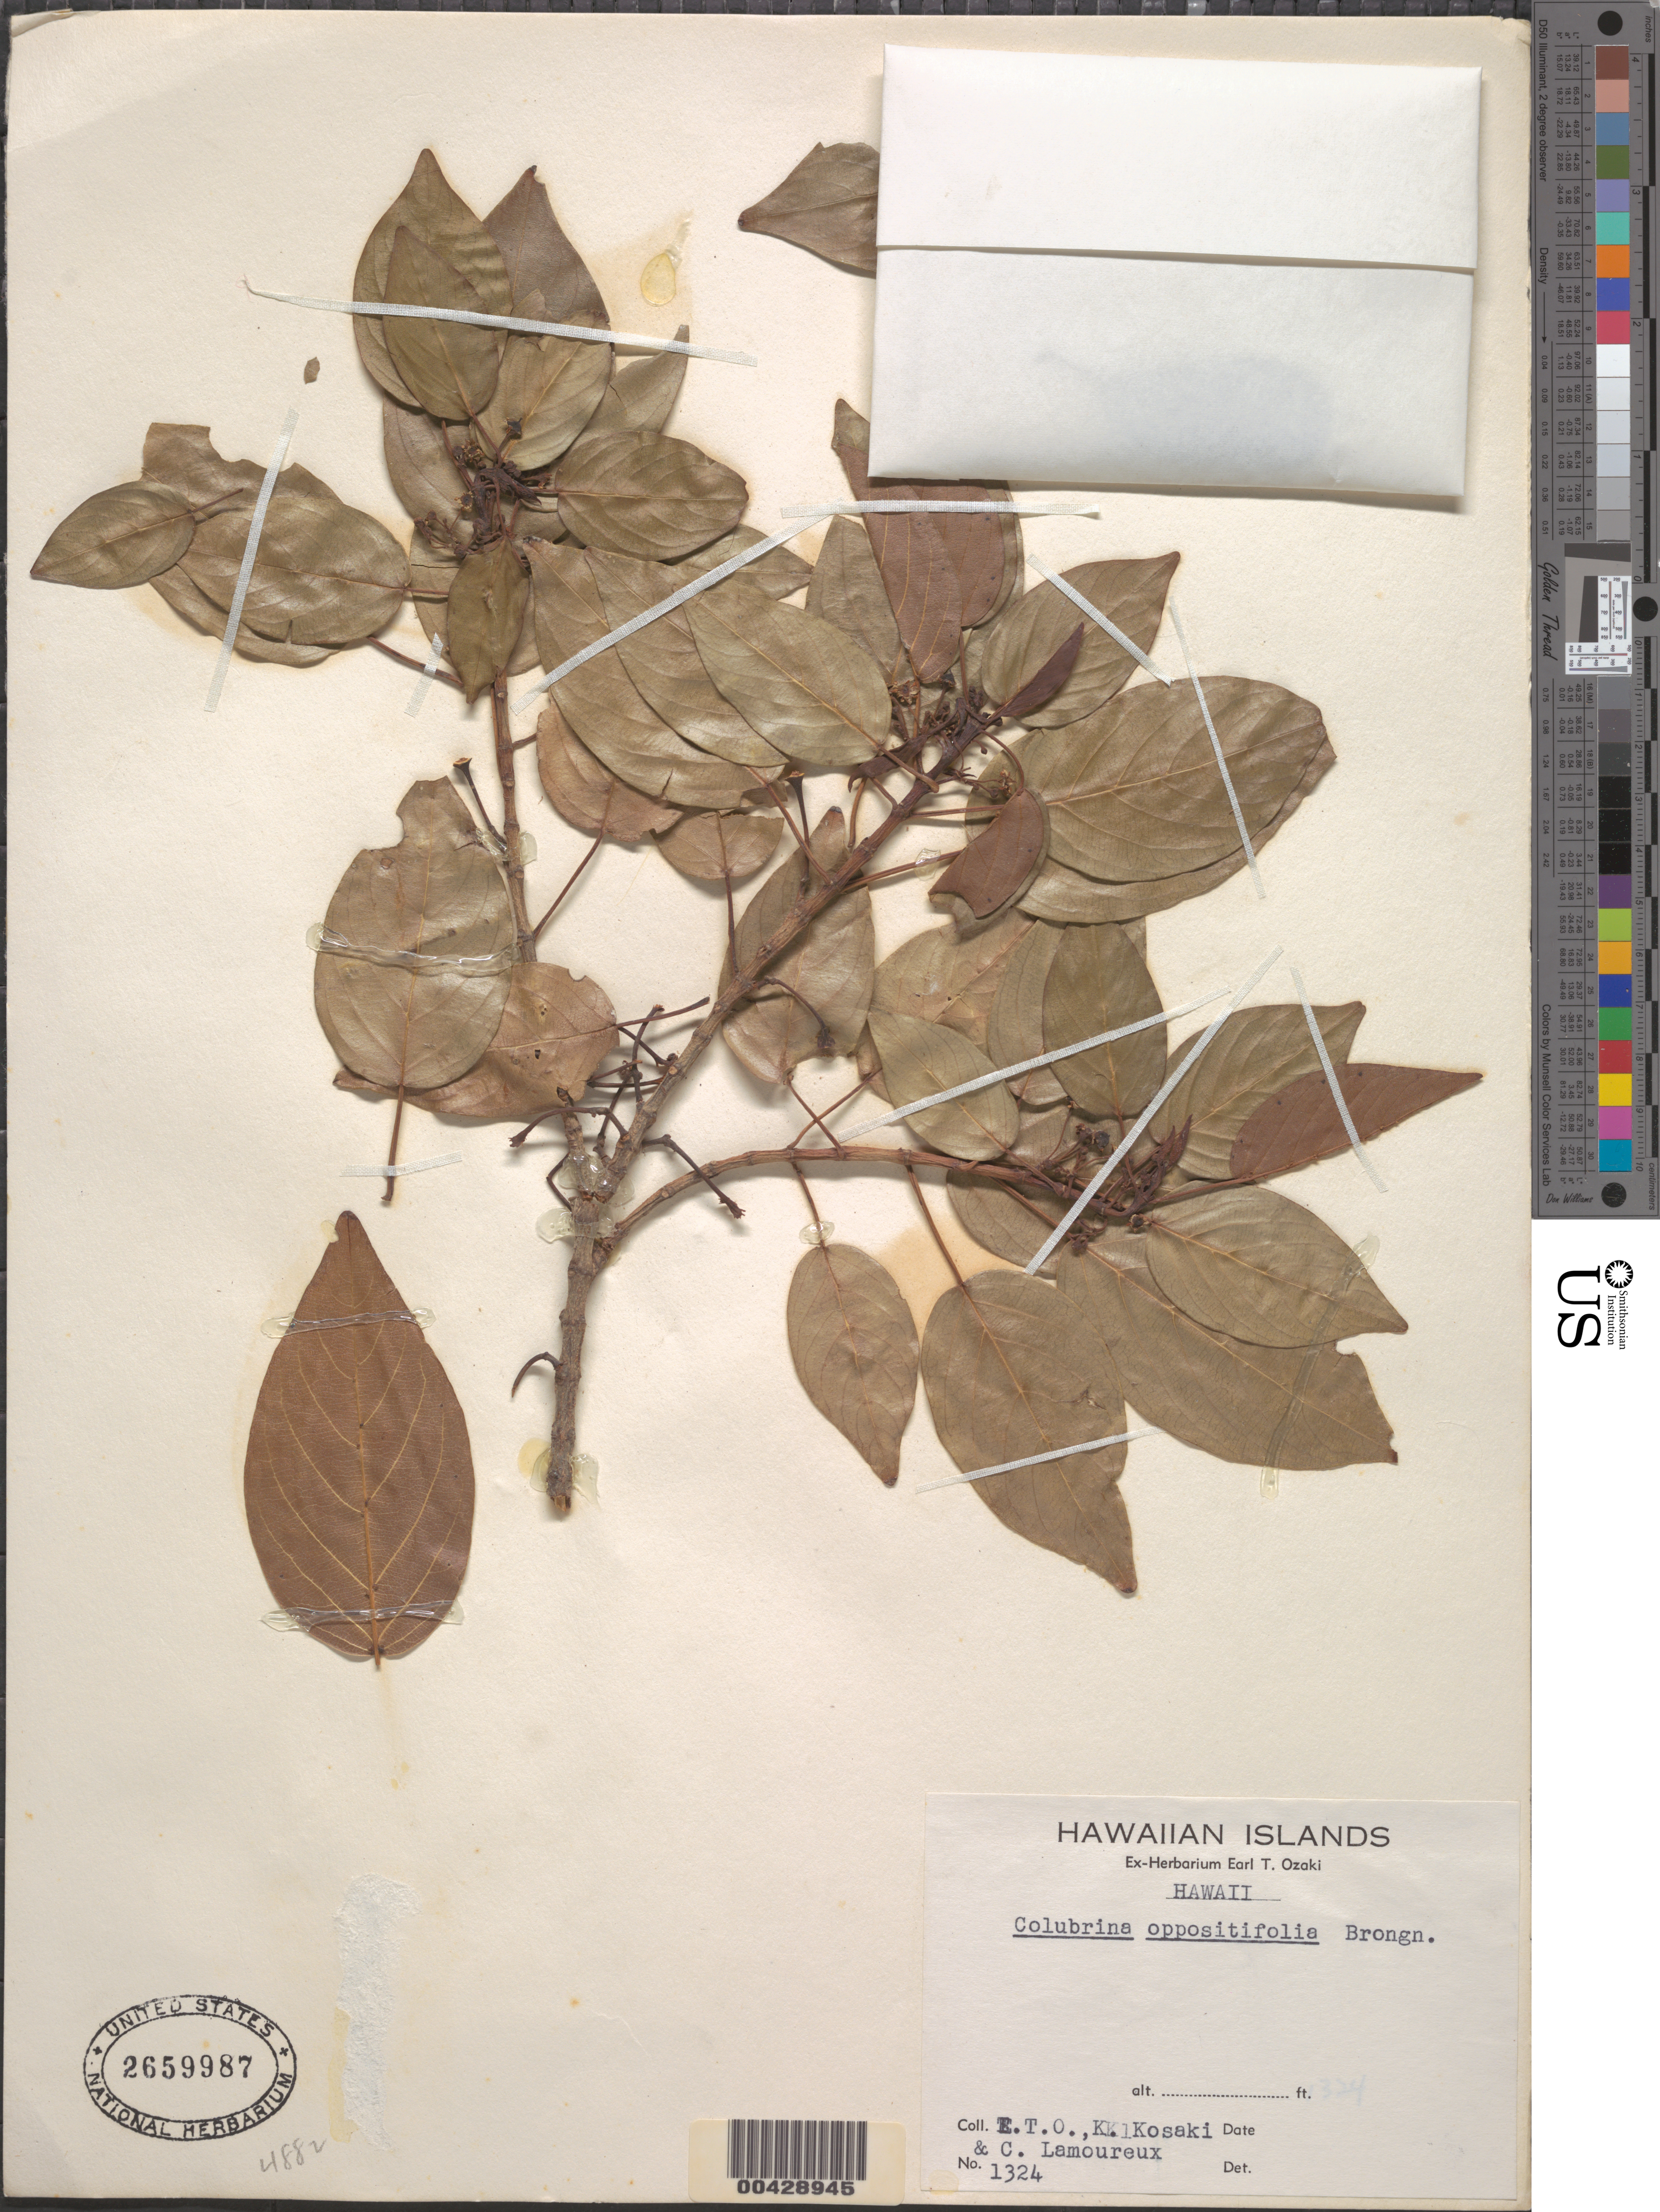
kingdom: Plantae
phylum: Tracheophyta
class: Magnoliopsida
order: Rosales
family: Rhamnaceae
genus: Colubrina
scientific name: Colubrina oppositifolia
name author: Brongn. ex H. Mann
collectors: E. Ozaki, K. Kosaki & C. Lemoureux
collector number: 1324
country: United States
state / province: Hawaii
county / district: Hawaii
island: Hawaii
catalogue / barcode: US 2659987